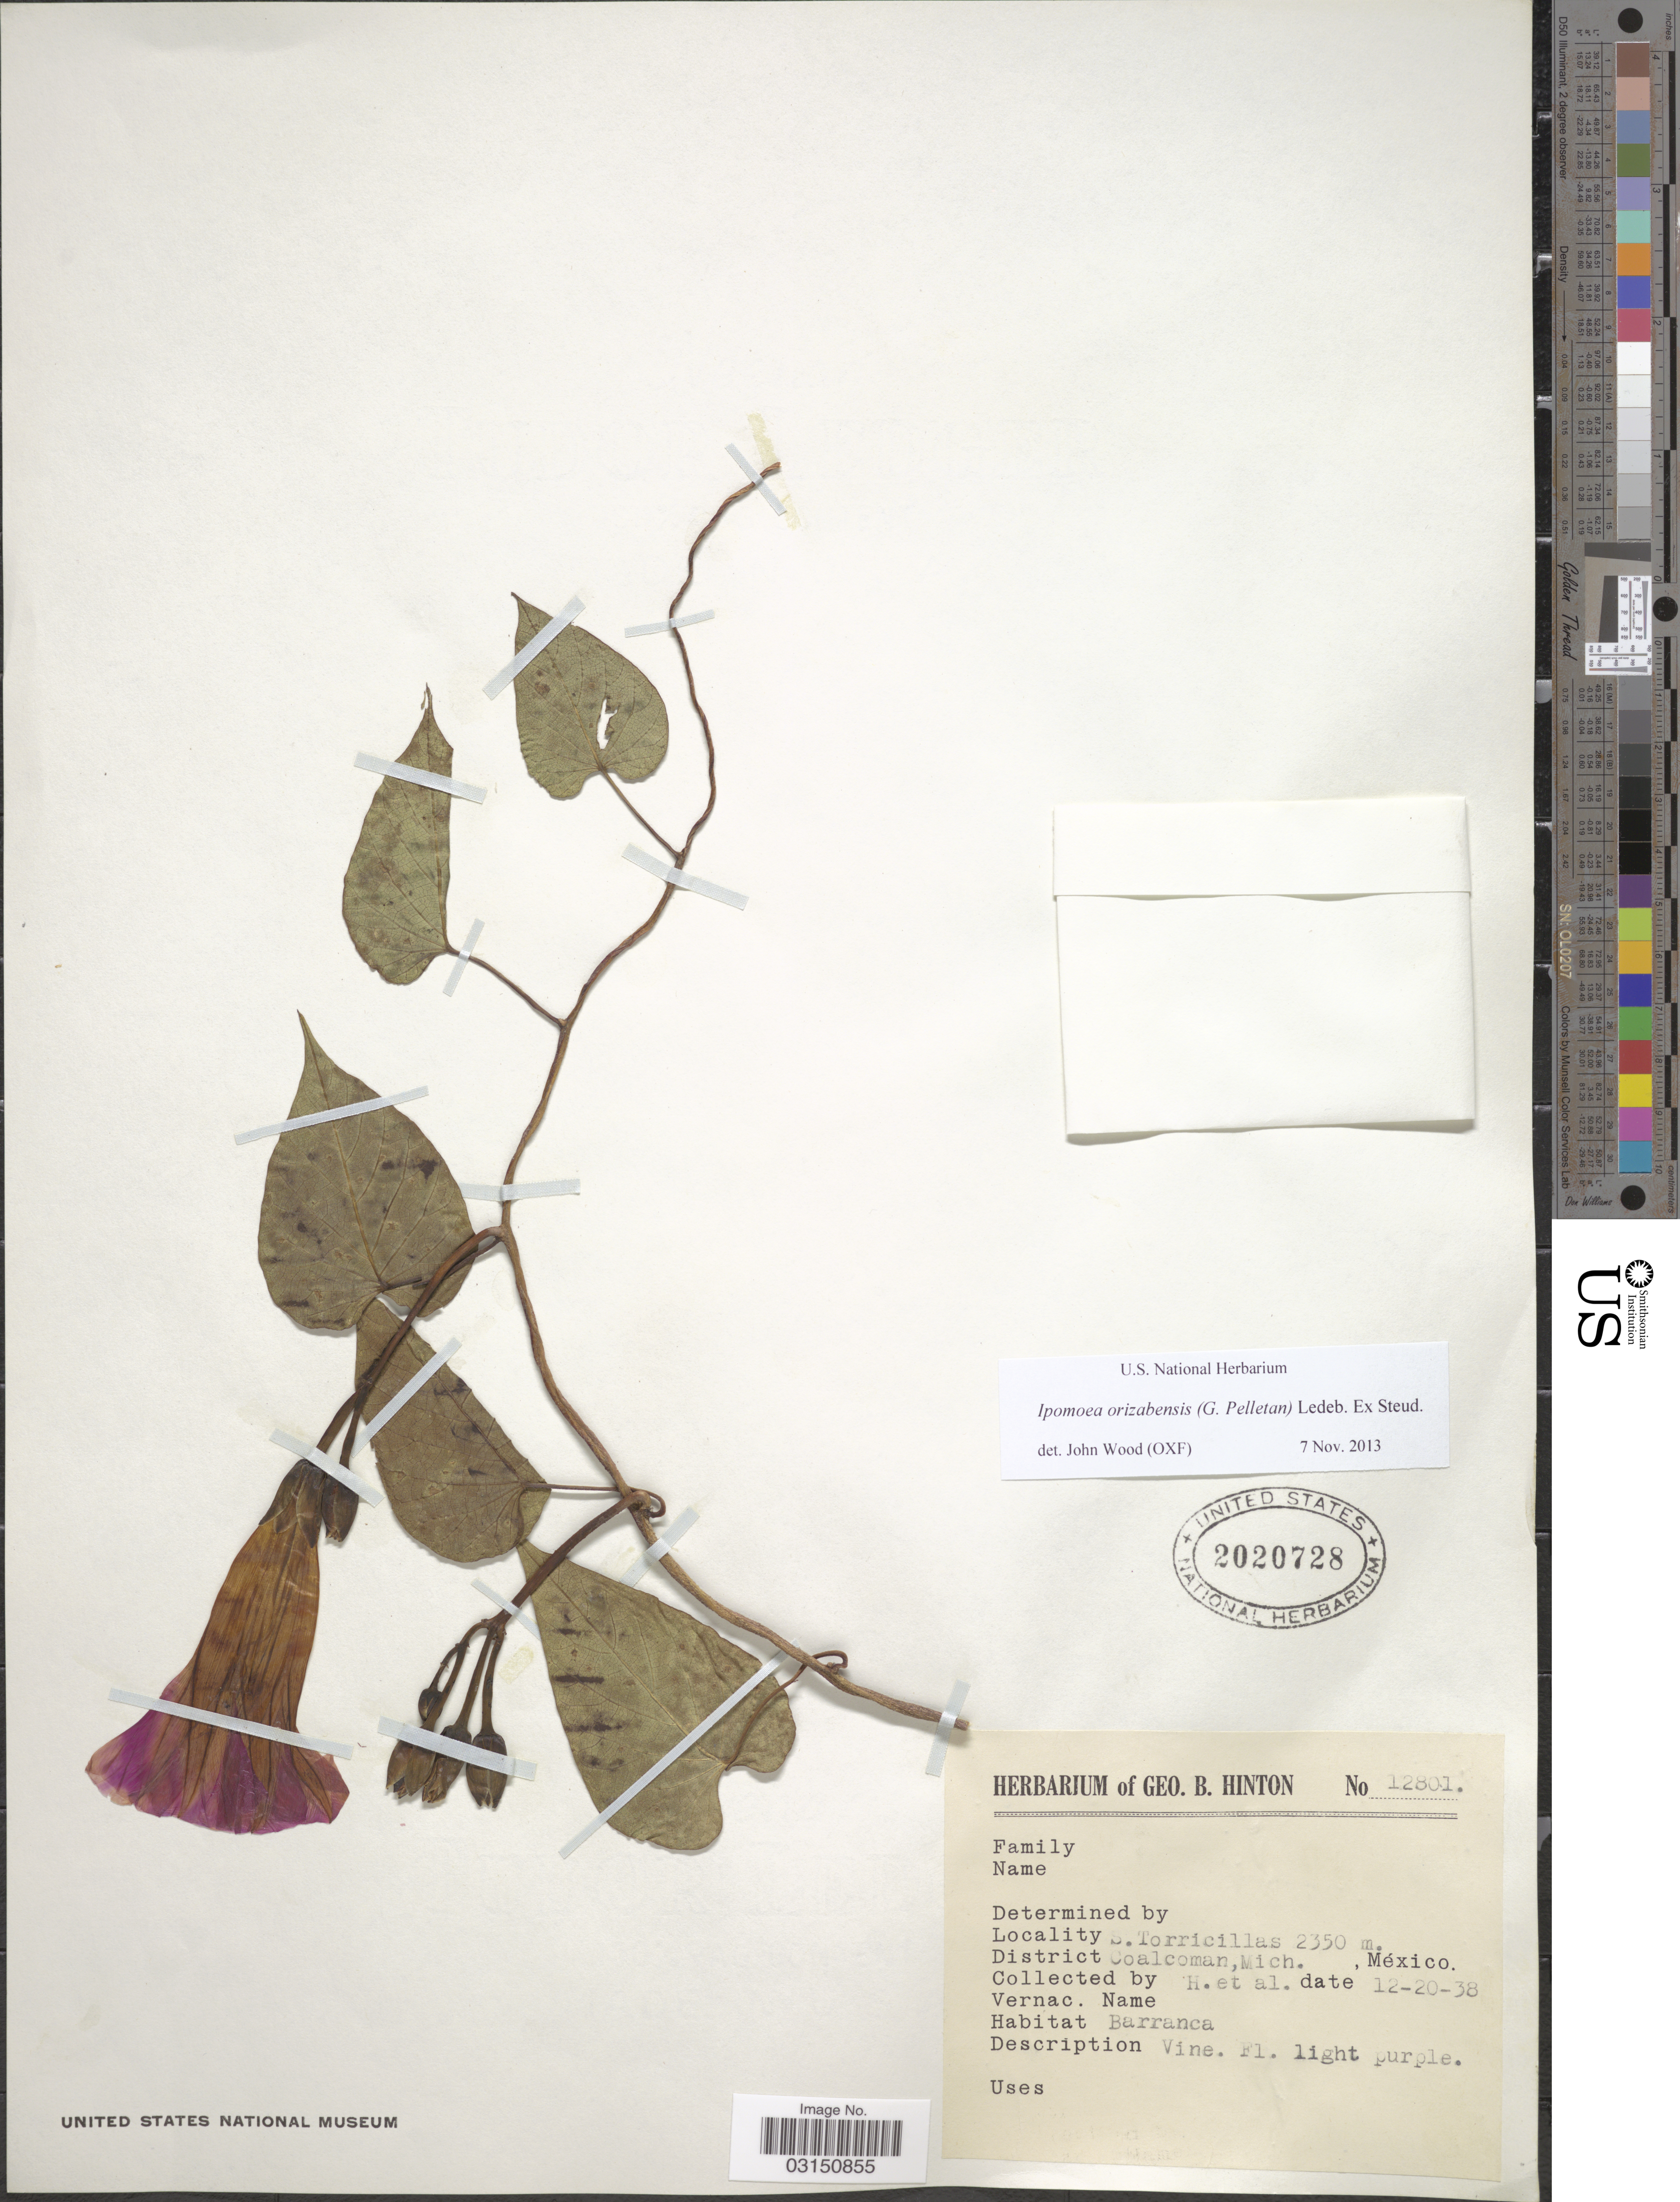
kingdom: Plantae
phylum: Tracheophyta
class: Magnoliopsida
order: Solanales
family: Convolvulaceae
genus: Ipomoea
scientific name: Ipomoea orizabensis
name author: (G. Pelletan) Ledeb. ex Steud.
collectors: G. B. Hinton & et al.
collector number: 12801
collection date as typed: Transcribed d/m/y: 20/12/38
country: Mexico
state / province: Michoacán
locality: S. Torricillas. District Coalcoman.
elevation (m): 2350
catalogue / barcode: US 2020728